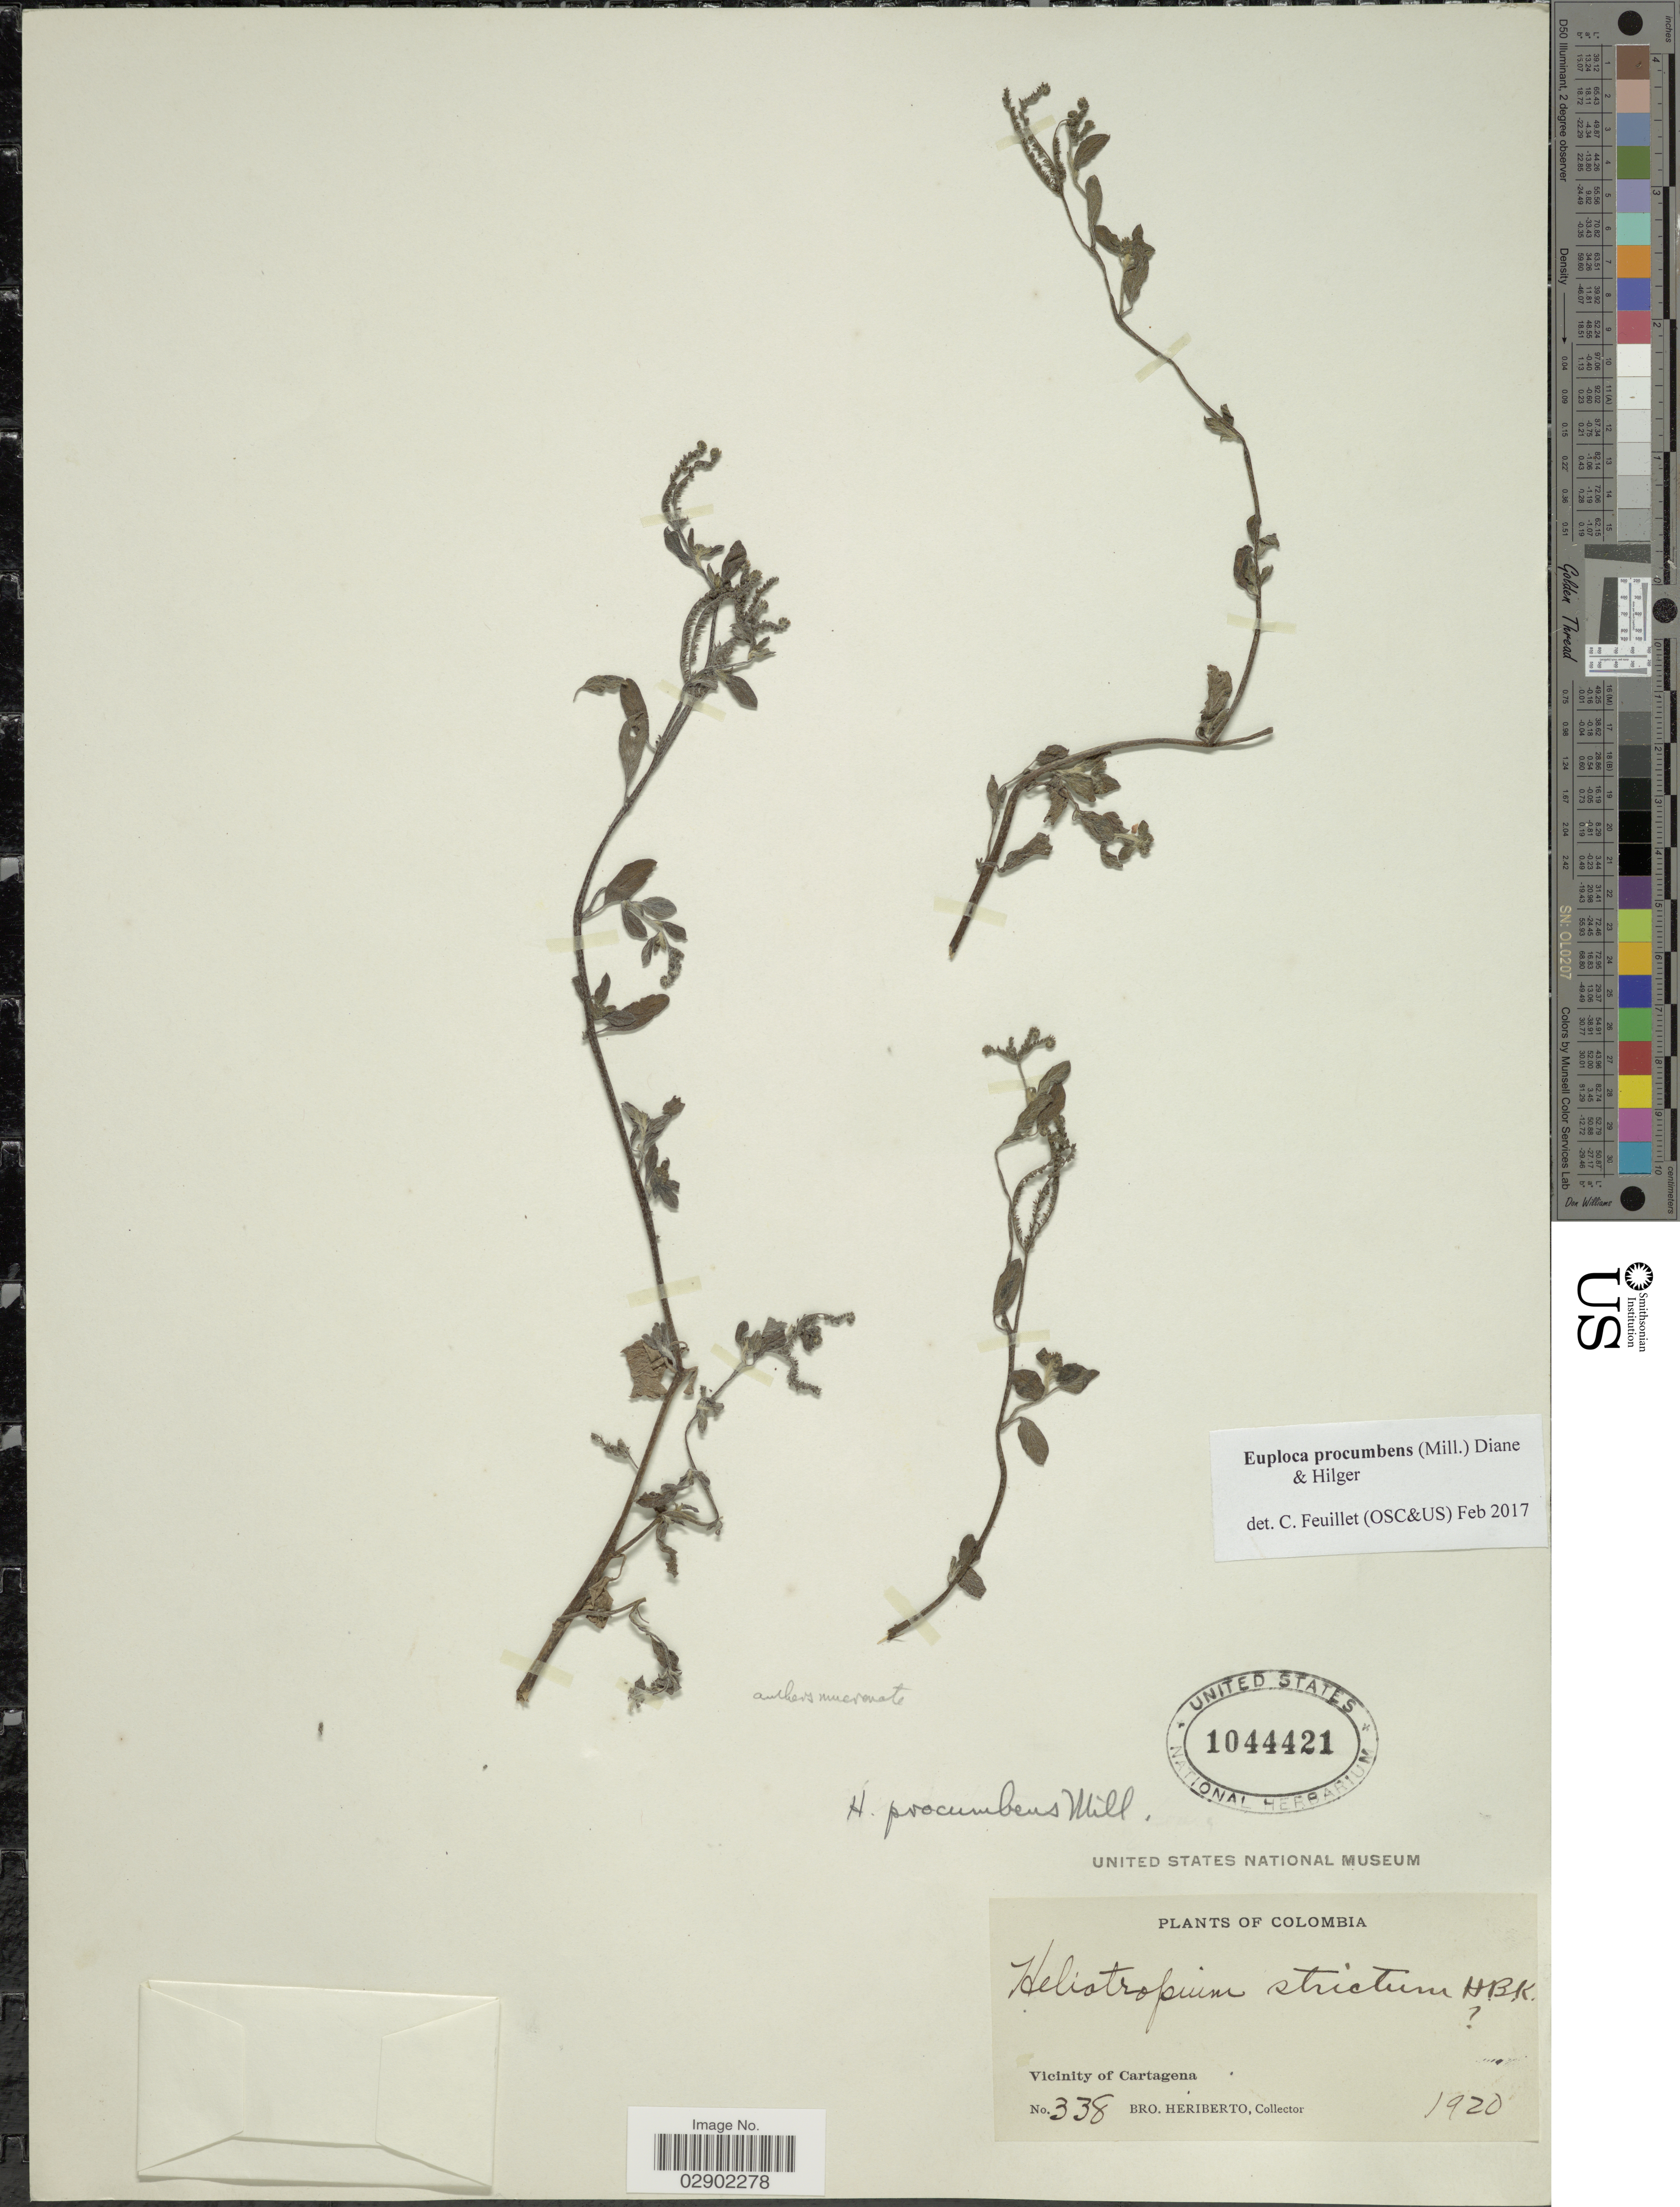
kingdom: Plantae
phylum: Tracheophyta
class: Magnoliopsida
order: Boraginales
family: Heliotropiaceae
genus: Euploca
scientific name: Euploca procumbens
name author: (Mill.) Diane & Hilger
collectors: B. Heriberto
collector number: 338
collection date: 1920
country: Colombia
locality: Vicinity of Cartagena.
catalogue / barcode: US 1044421